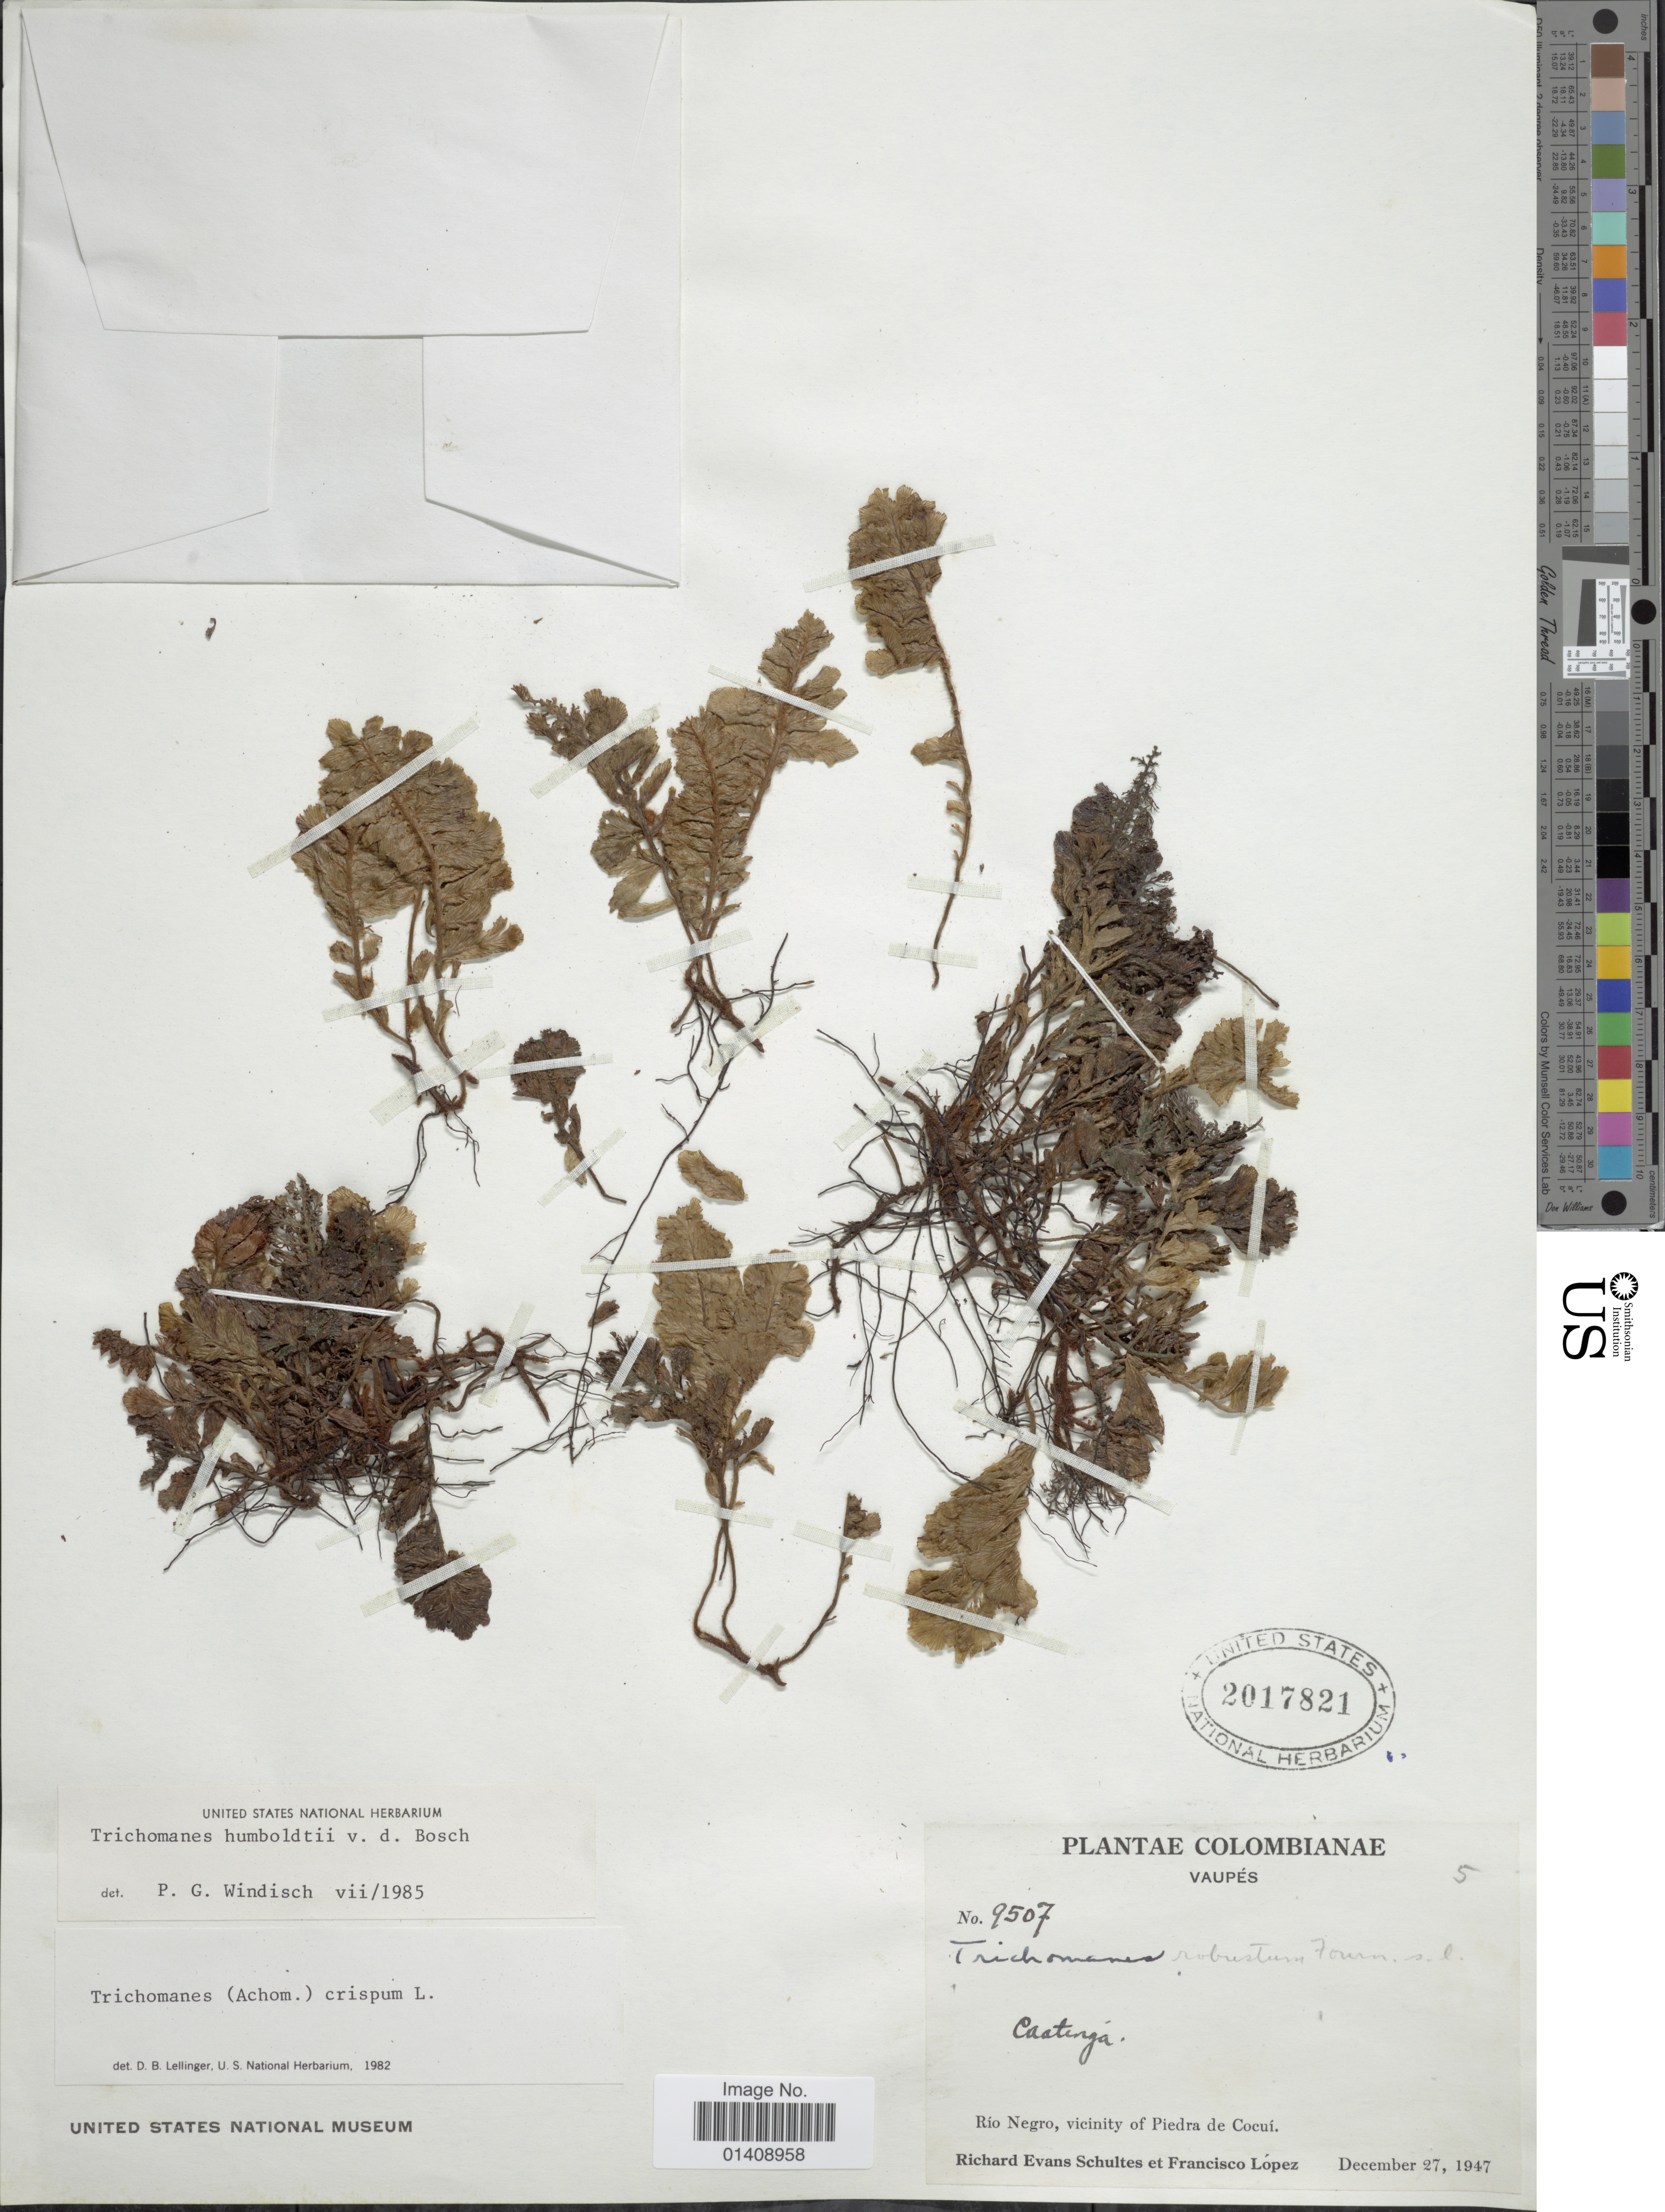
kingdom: Plantae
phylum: Tracheophyta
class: Polypodiopsida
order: Hymenophyllales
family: Hymenophyllaceae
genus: Trichomanes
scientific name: Trichomanes humboldtii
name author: (Bosch) Lellinger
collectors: R. E. Schultes & F. Lopéz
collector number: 9507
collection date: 1947-12-27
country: Colombia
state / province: Vaupés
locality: Rio Negro, vicinity of Piedra de Cocui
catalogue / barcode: US 2017821